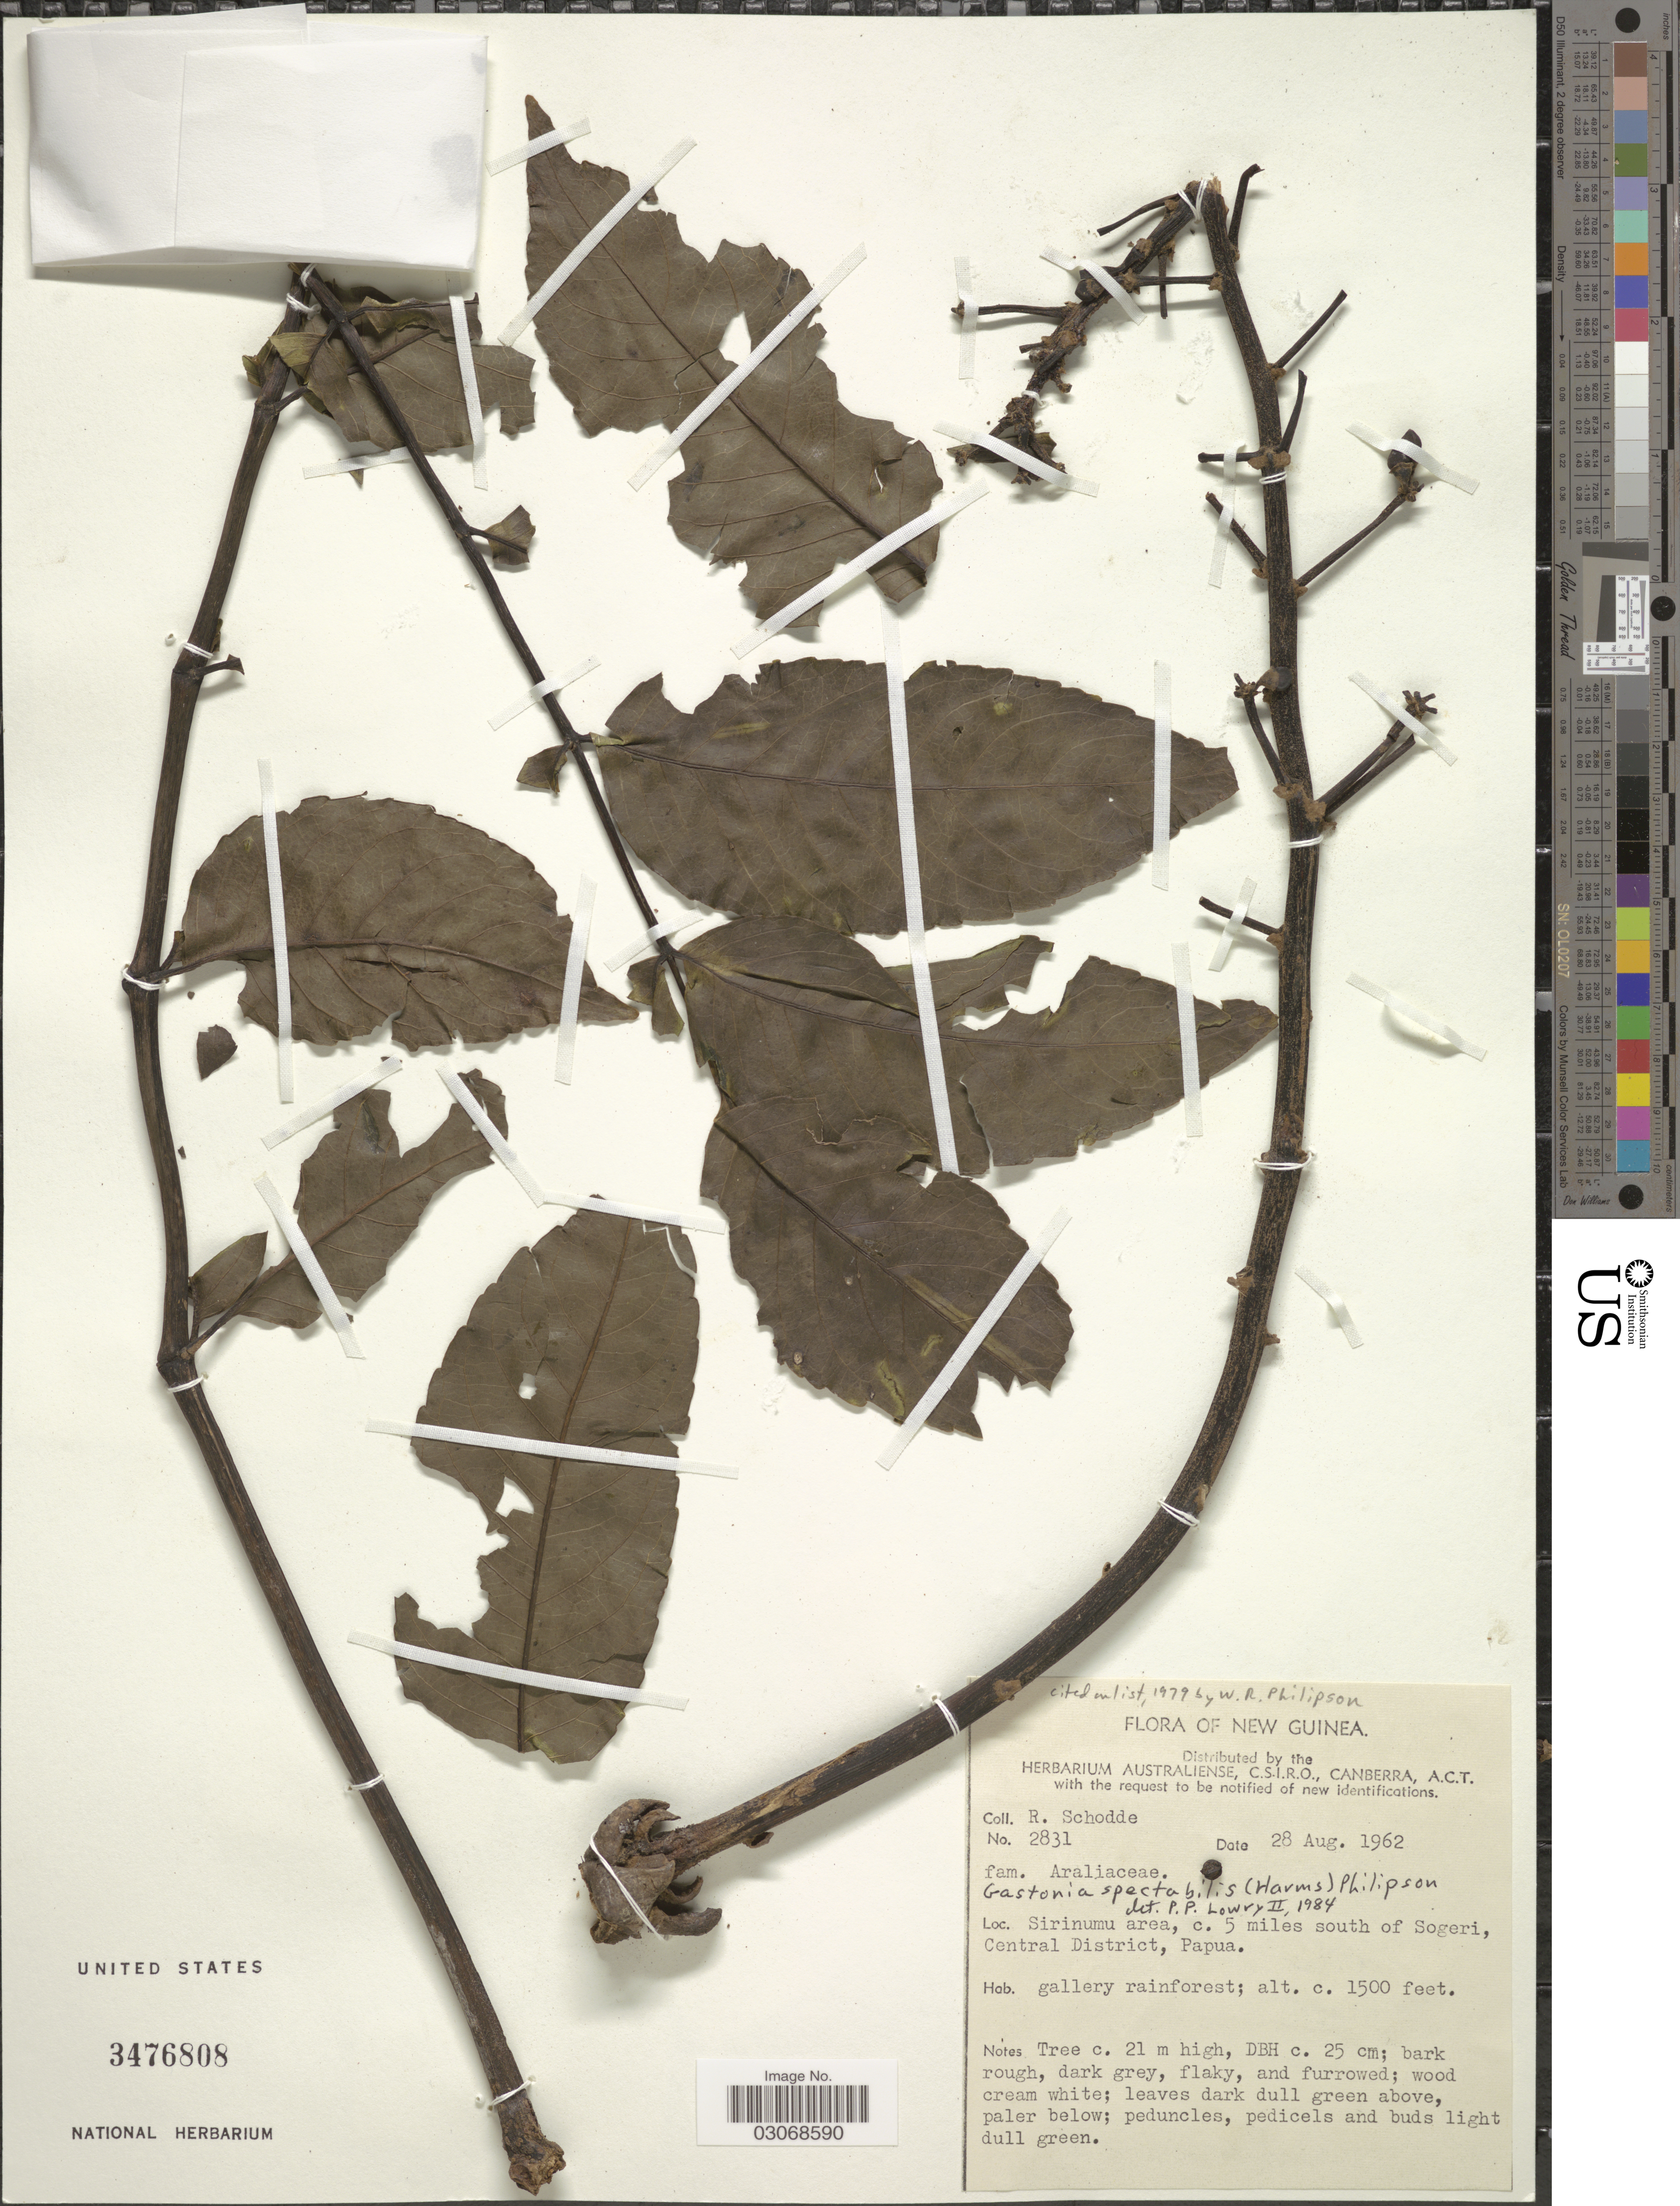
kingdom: Plantae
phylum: Tracheophyta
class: Magnoliopsida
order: Apiales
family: Araliaceae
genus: Gastonia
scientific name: Gastonia spectabilis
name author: (Harms) Philipson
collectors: R. Schodde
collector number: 2831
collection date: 1962-08-28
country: Papua New Guinea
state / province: Central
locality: New Guinea, Sirinumu area, c. 5 miles south of Sogeri, Central District, Papua.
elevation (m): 457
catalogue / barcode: US 3476808